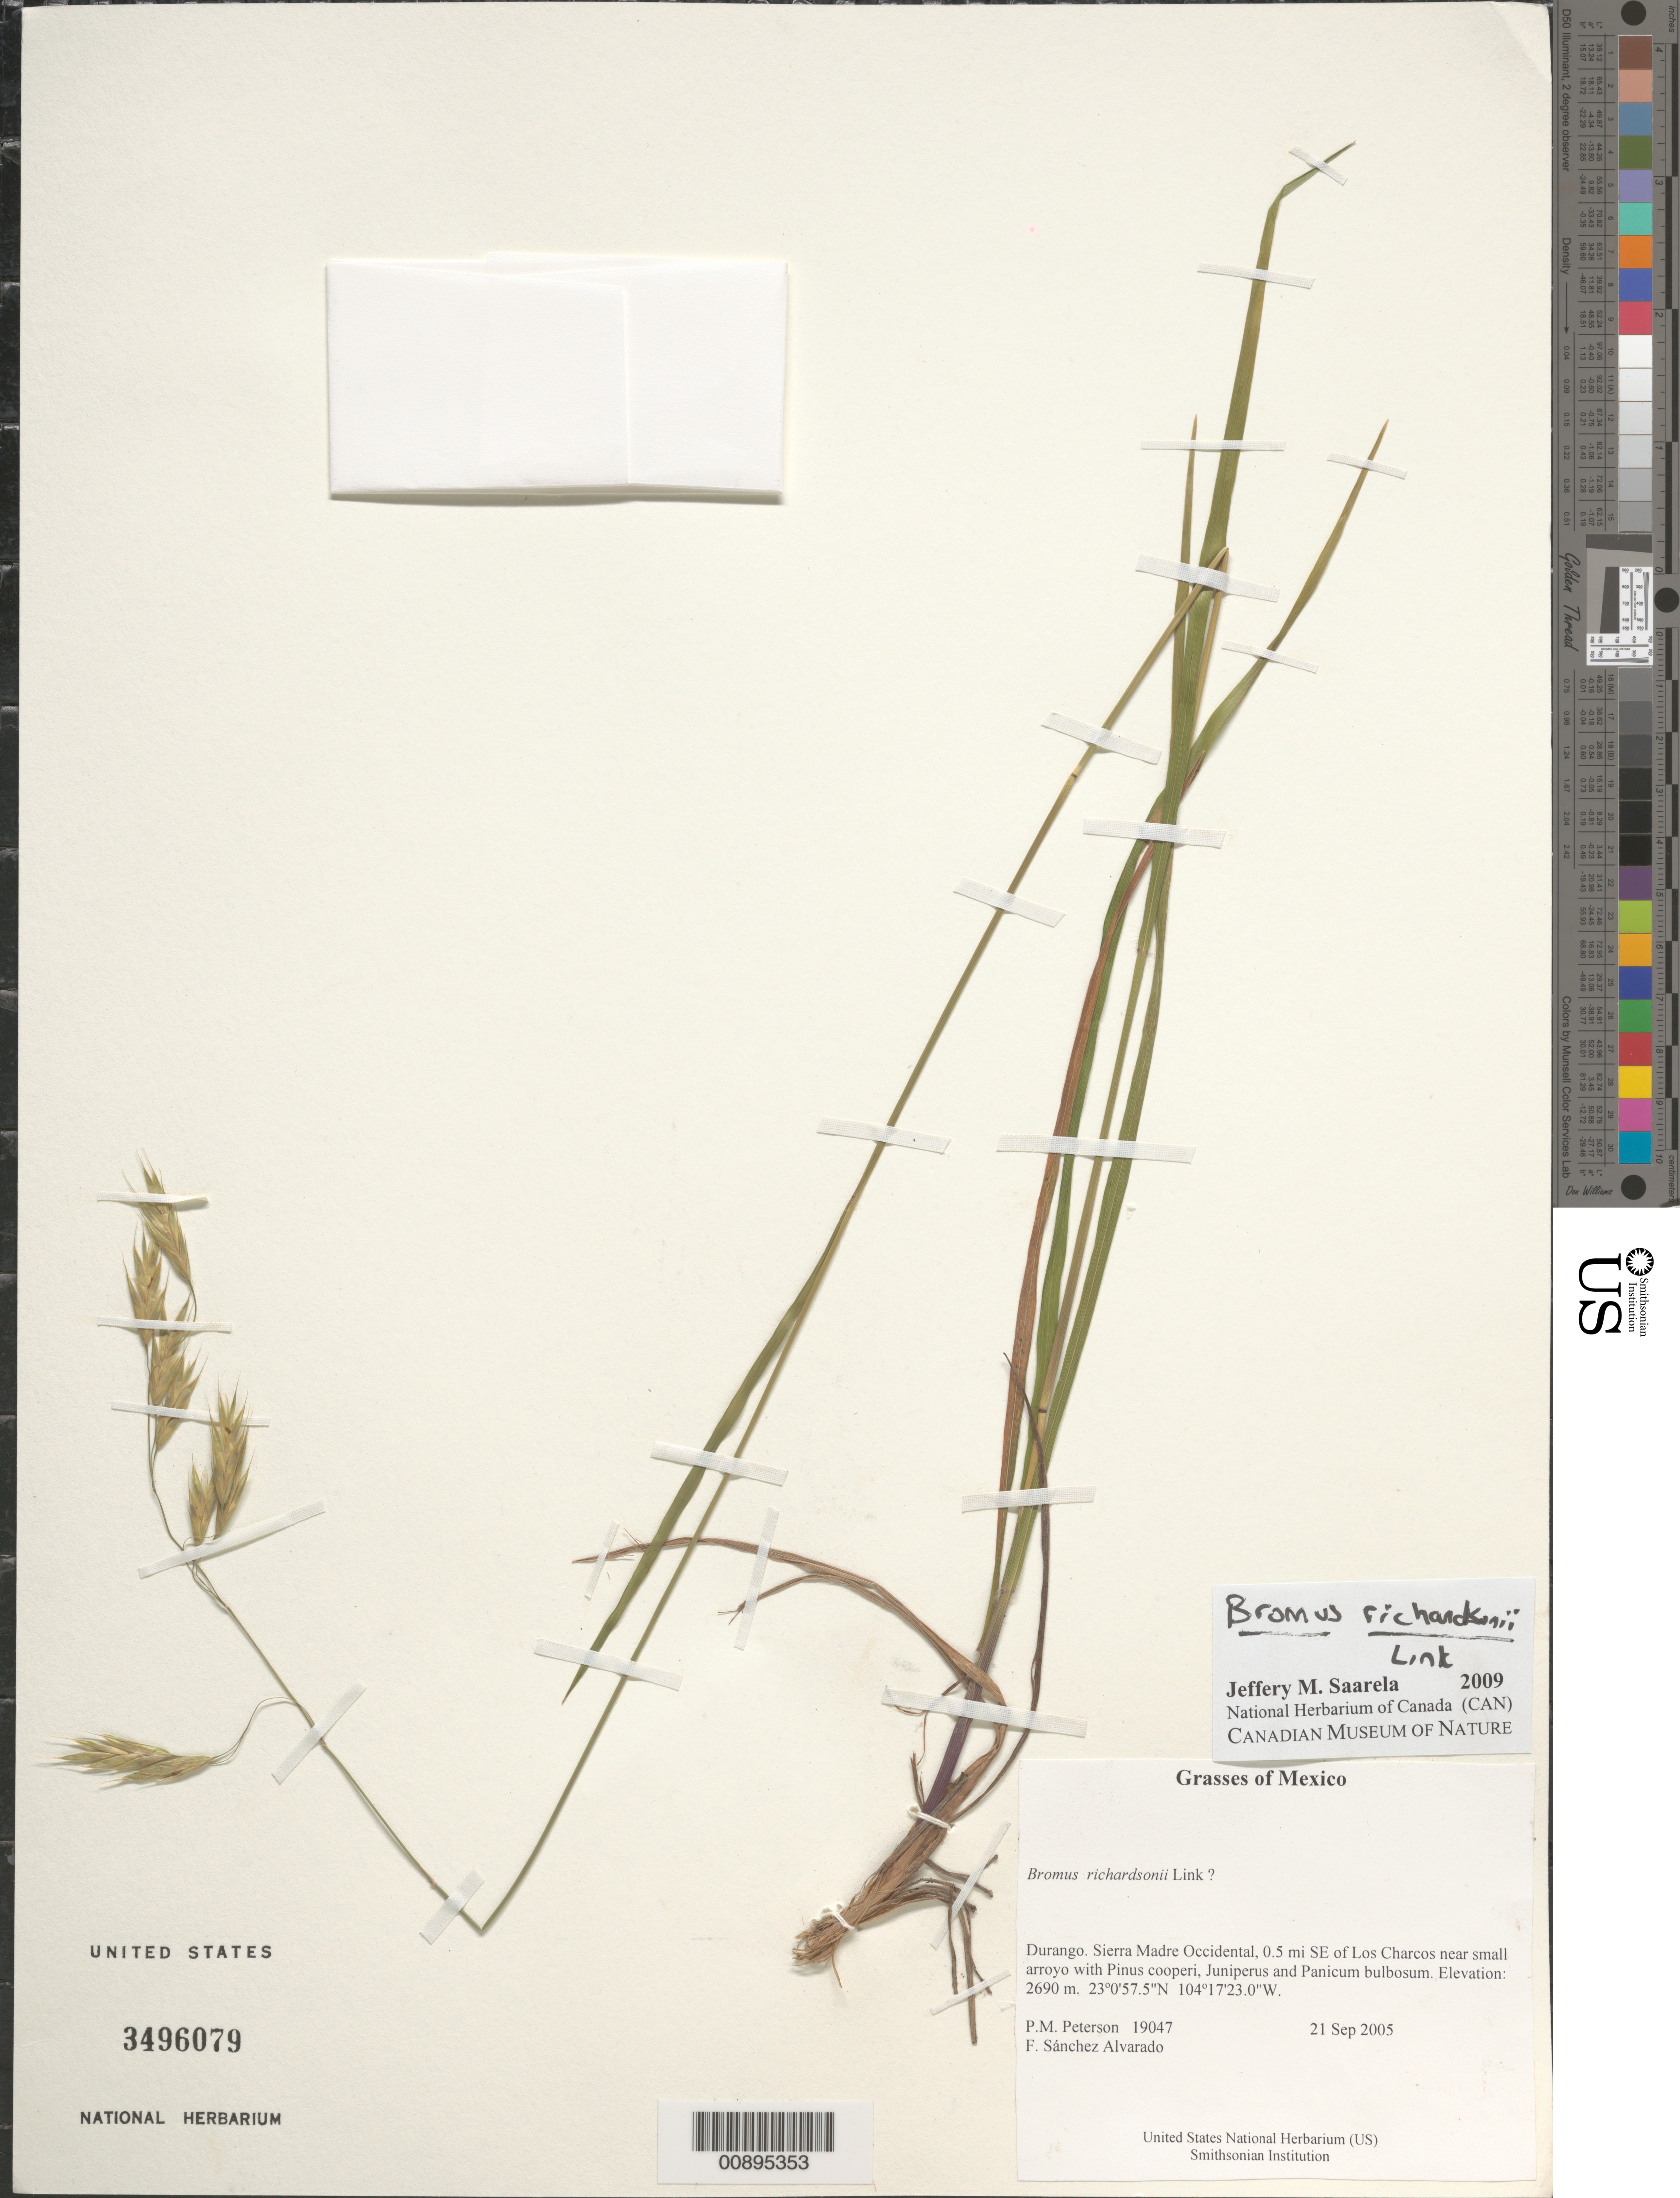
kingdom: Plantae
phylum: Tracheophyta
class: Liliopsida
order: Poales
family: Poaceae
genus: Bromus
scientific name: Bromus richardsonii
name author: Link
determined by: Saarela, J. M., (CAN), Canadian Museum of Nature (CANADA)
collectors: P. M. Peterson & F. Sánchez Alvarado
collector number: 19047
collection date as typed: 21 Sep 2005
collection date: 2005-09-21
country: Mexico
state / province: Durango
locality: Sierra Madre Occidental, 0.5 mi SE of Los Charcos near small arroyo with Pinus cooperi, Juniperus and Panicum bulbosum.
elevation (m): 2690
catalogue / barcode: US 3496079